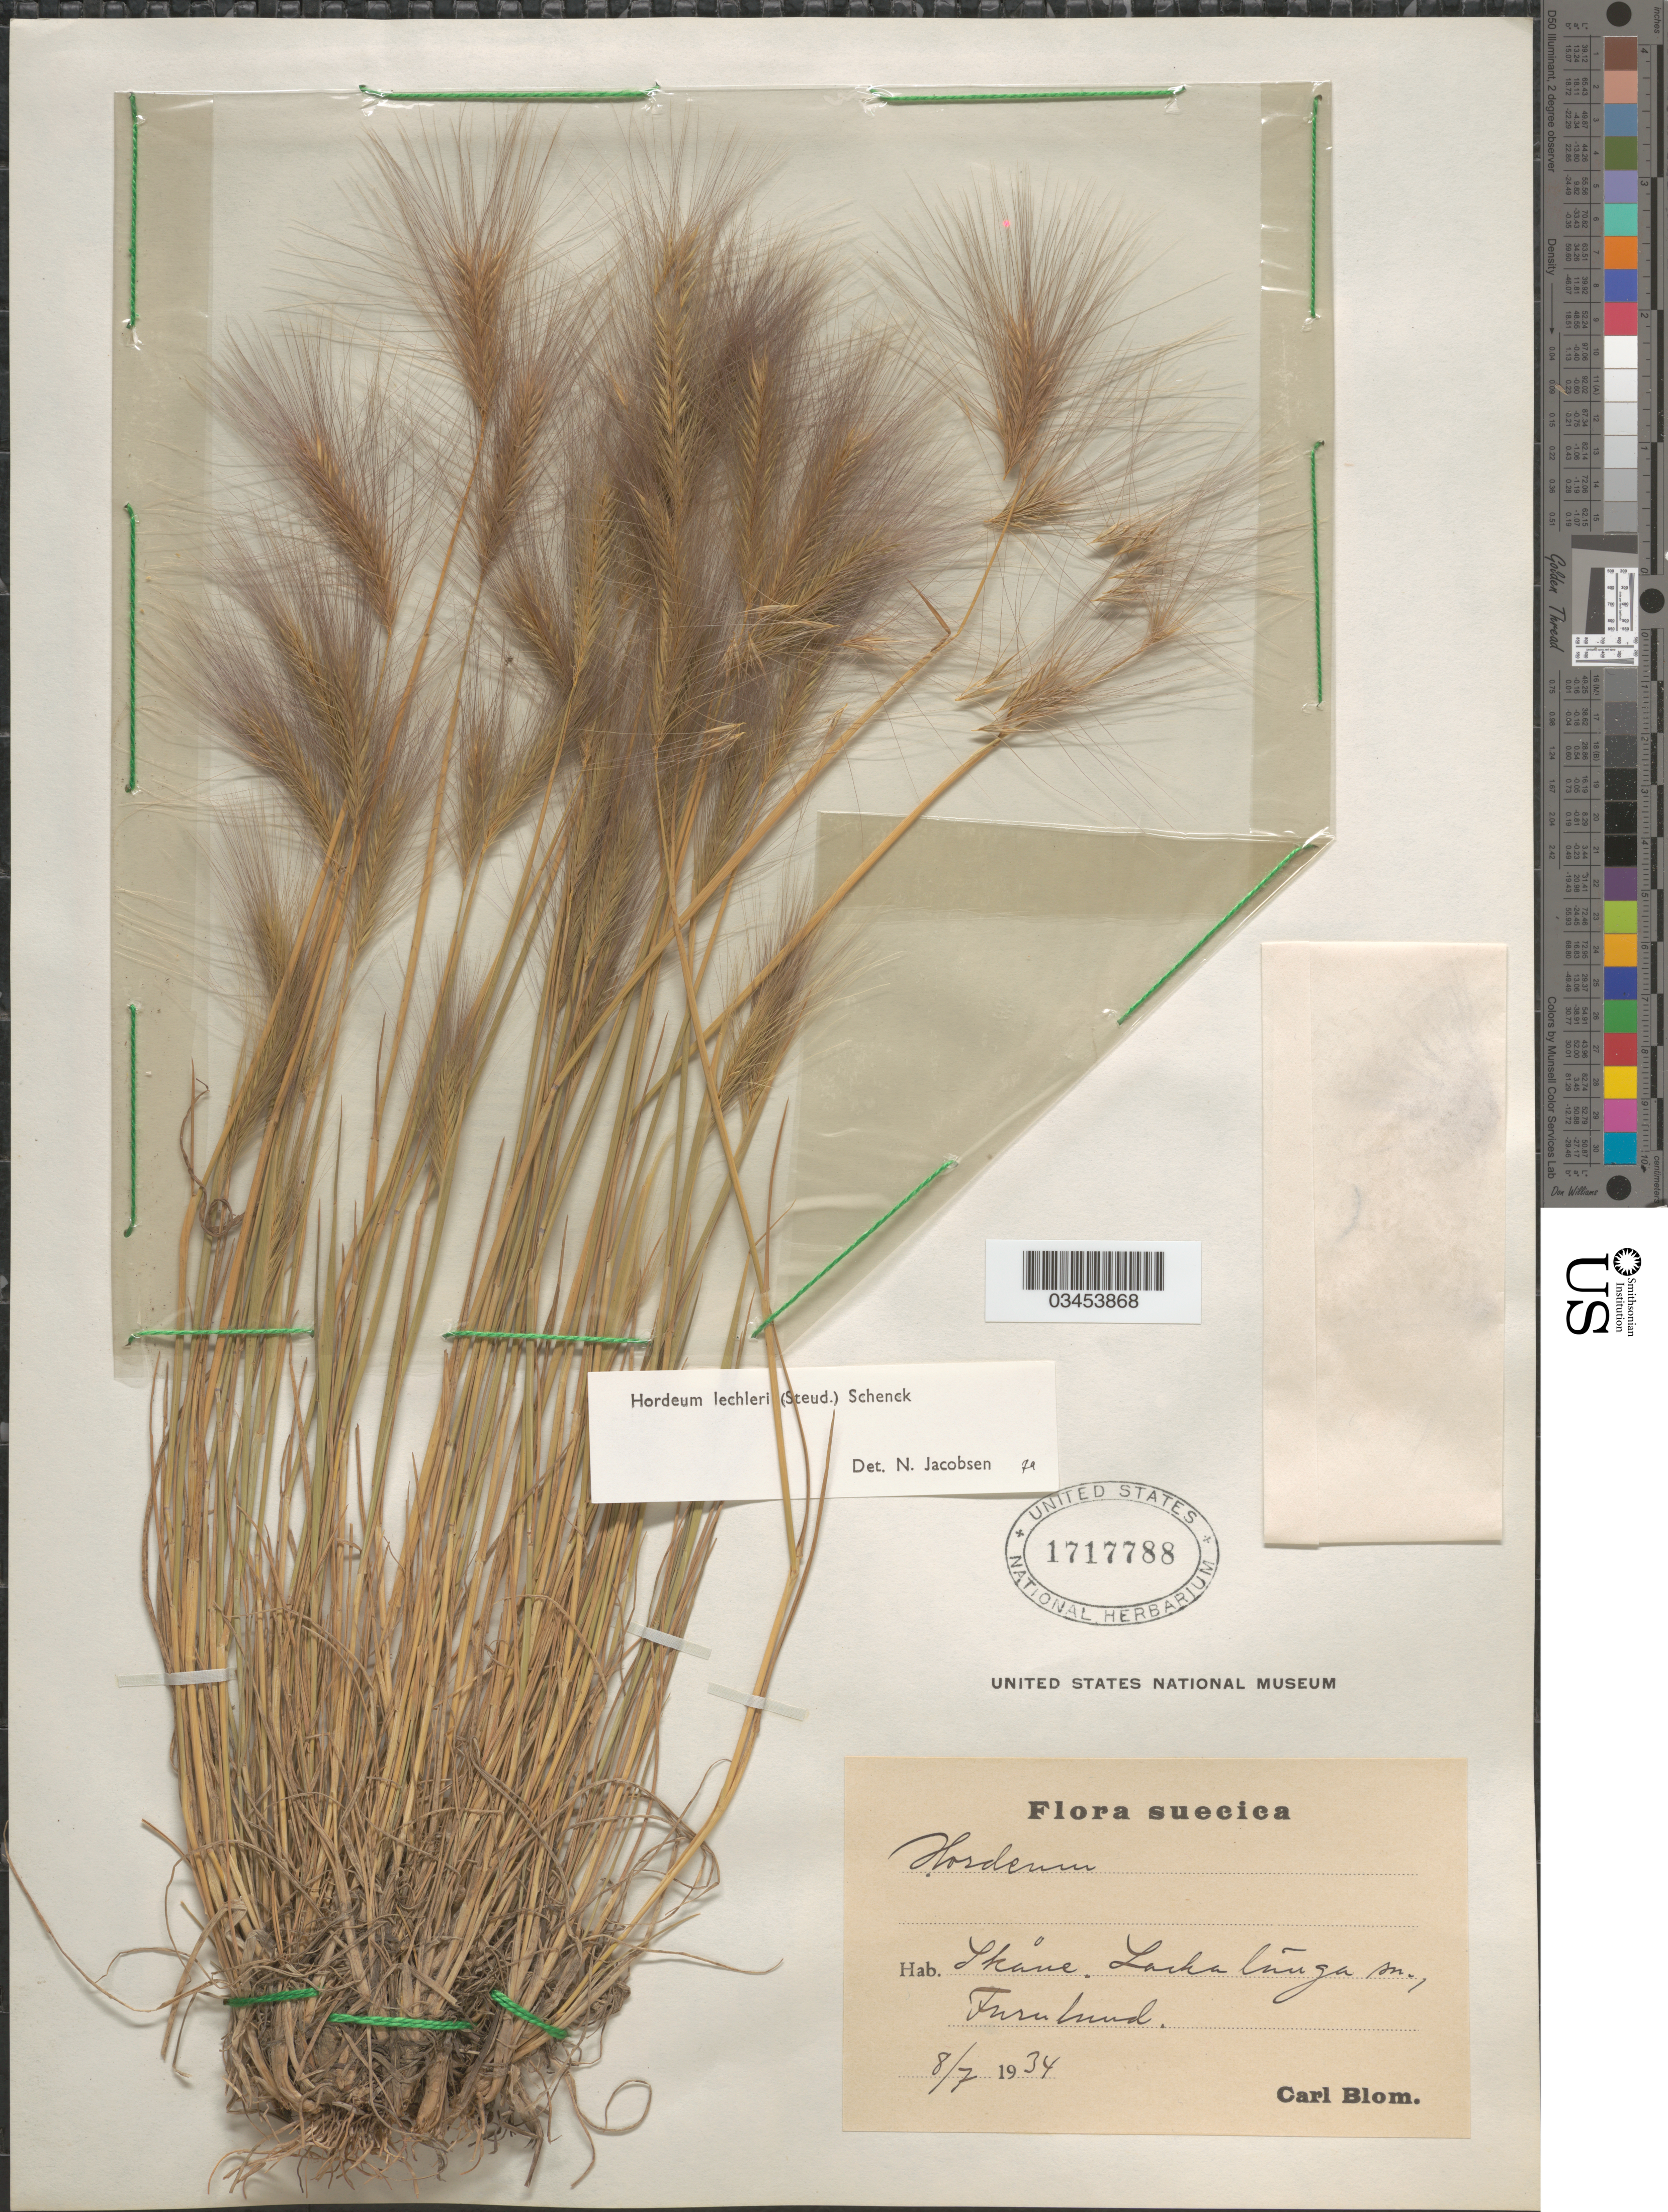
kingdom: Plantae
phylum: Tracheophyta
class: Liliopsida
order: Poales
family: Poaceae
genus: Hordeum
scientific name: Hordeum lechleri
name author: (Steud.) Schenck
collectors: C. H. Blom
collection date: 1934-07-08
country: Sweden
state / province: Skåne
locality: Suecica. Lacka länga sn., Furulund.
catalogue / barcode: US 1717788